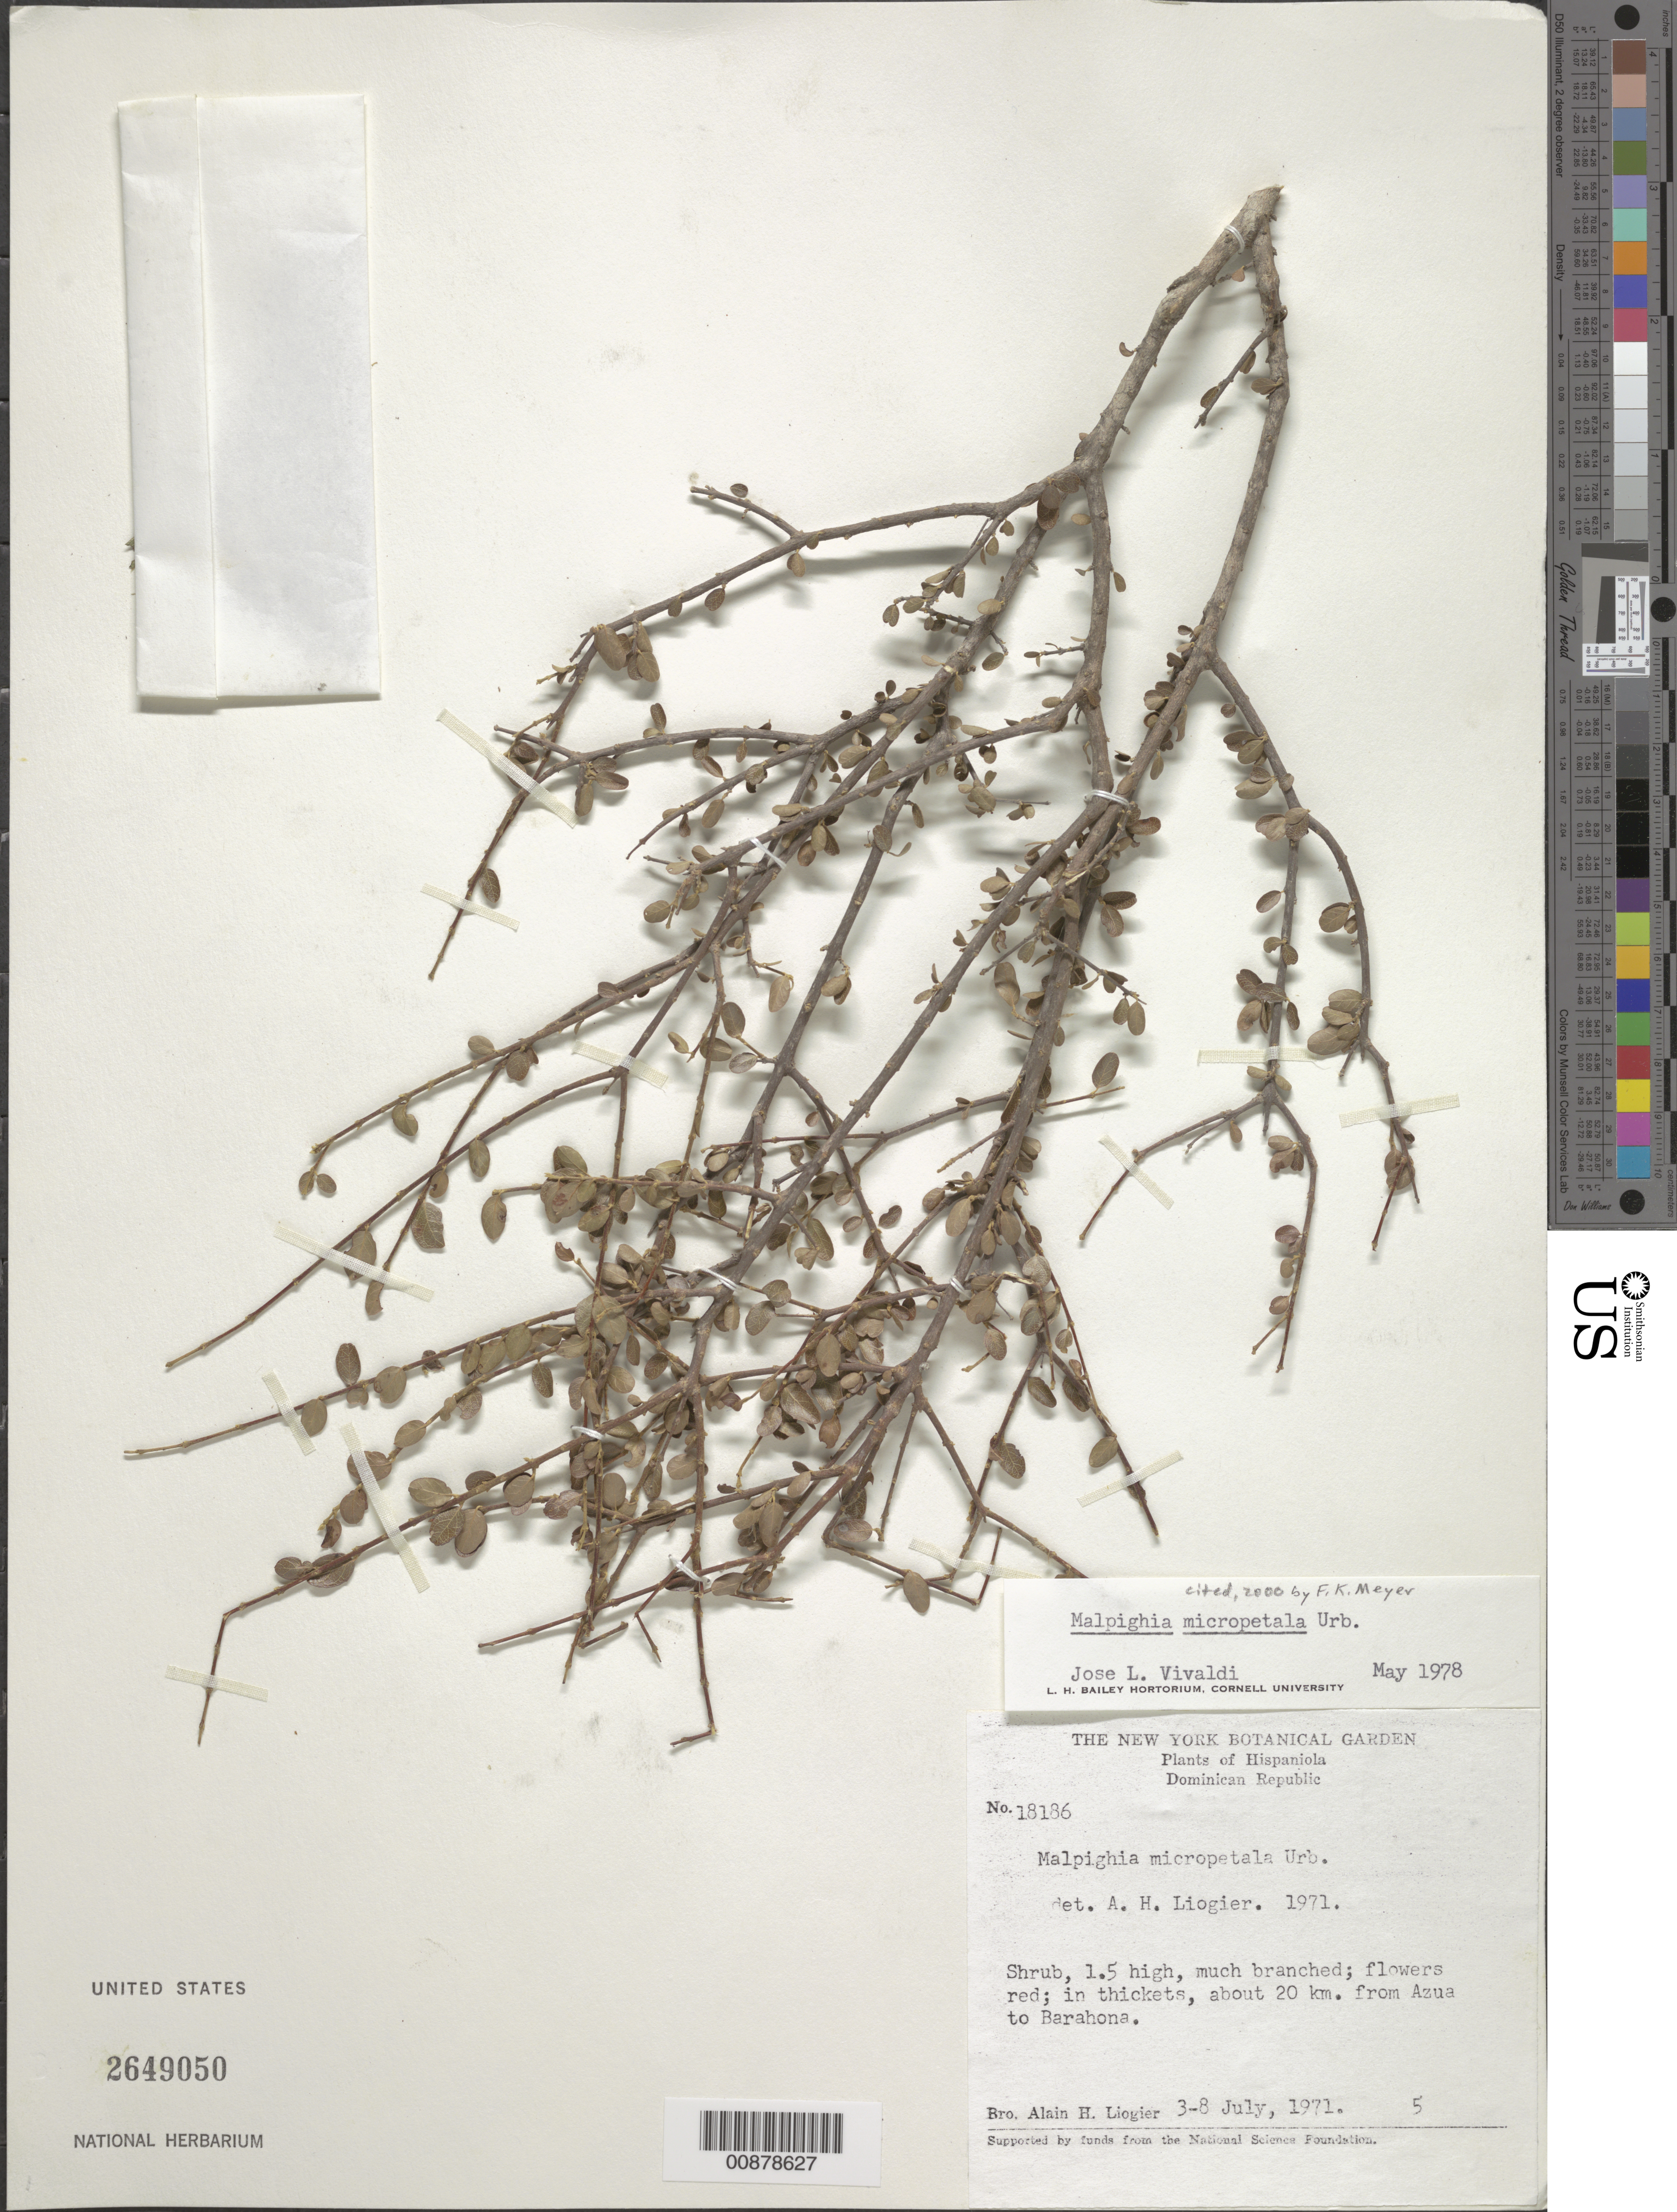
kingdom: Plantae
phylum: Tracheophyta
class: Magnoliopsida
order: Malpighiales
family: Malpighiaceae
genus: Malpighia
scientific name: Malpighia micropetala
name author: Urb.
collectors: A. H. Liogier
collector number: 18186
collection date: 1971-07-03/1971-07-08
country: Dominican Republic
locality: Hispaniola. About 20 km. from Azua to Barahona.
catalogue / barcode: US 2649050